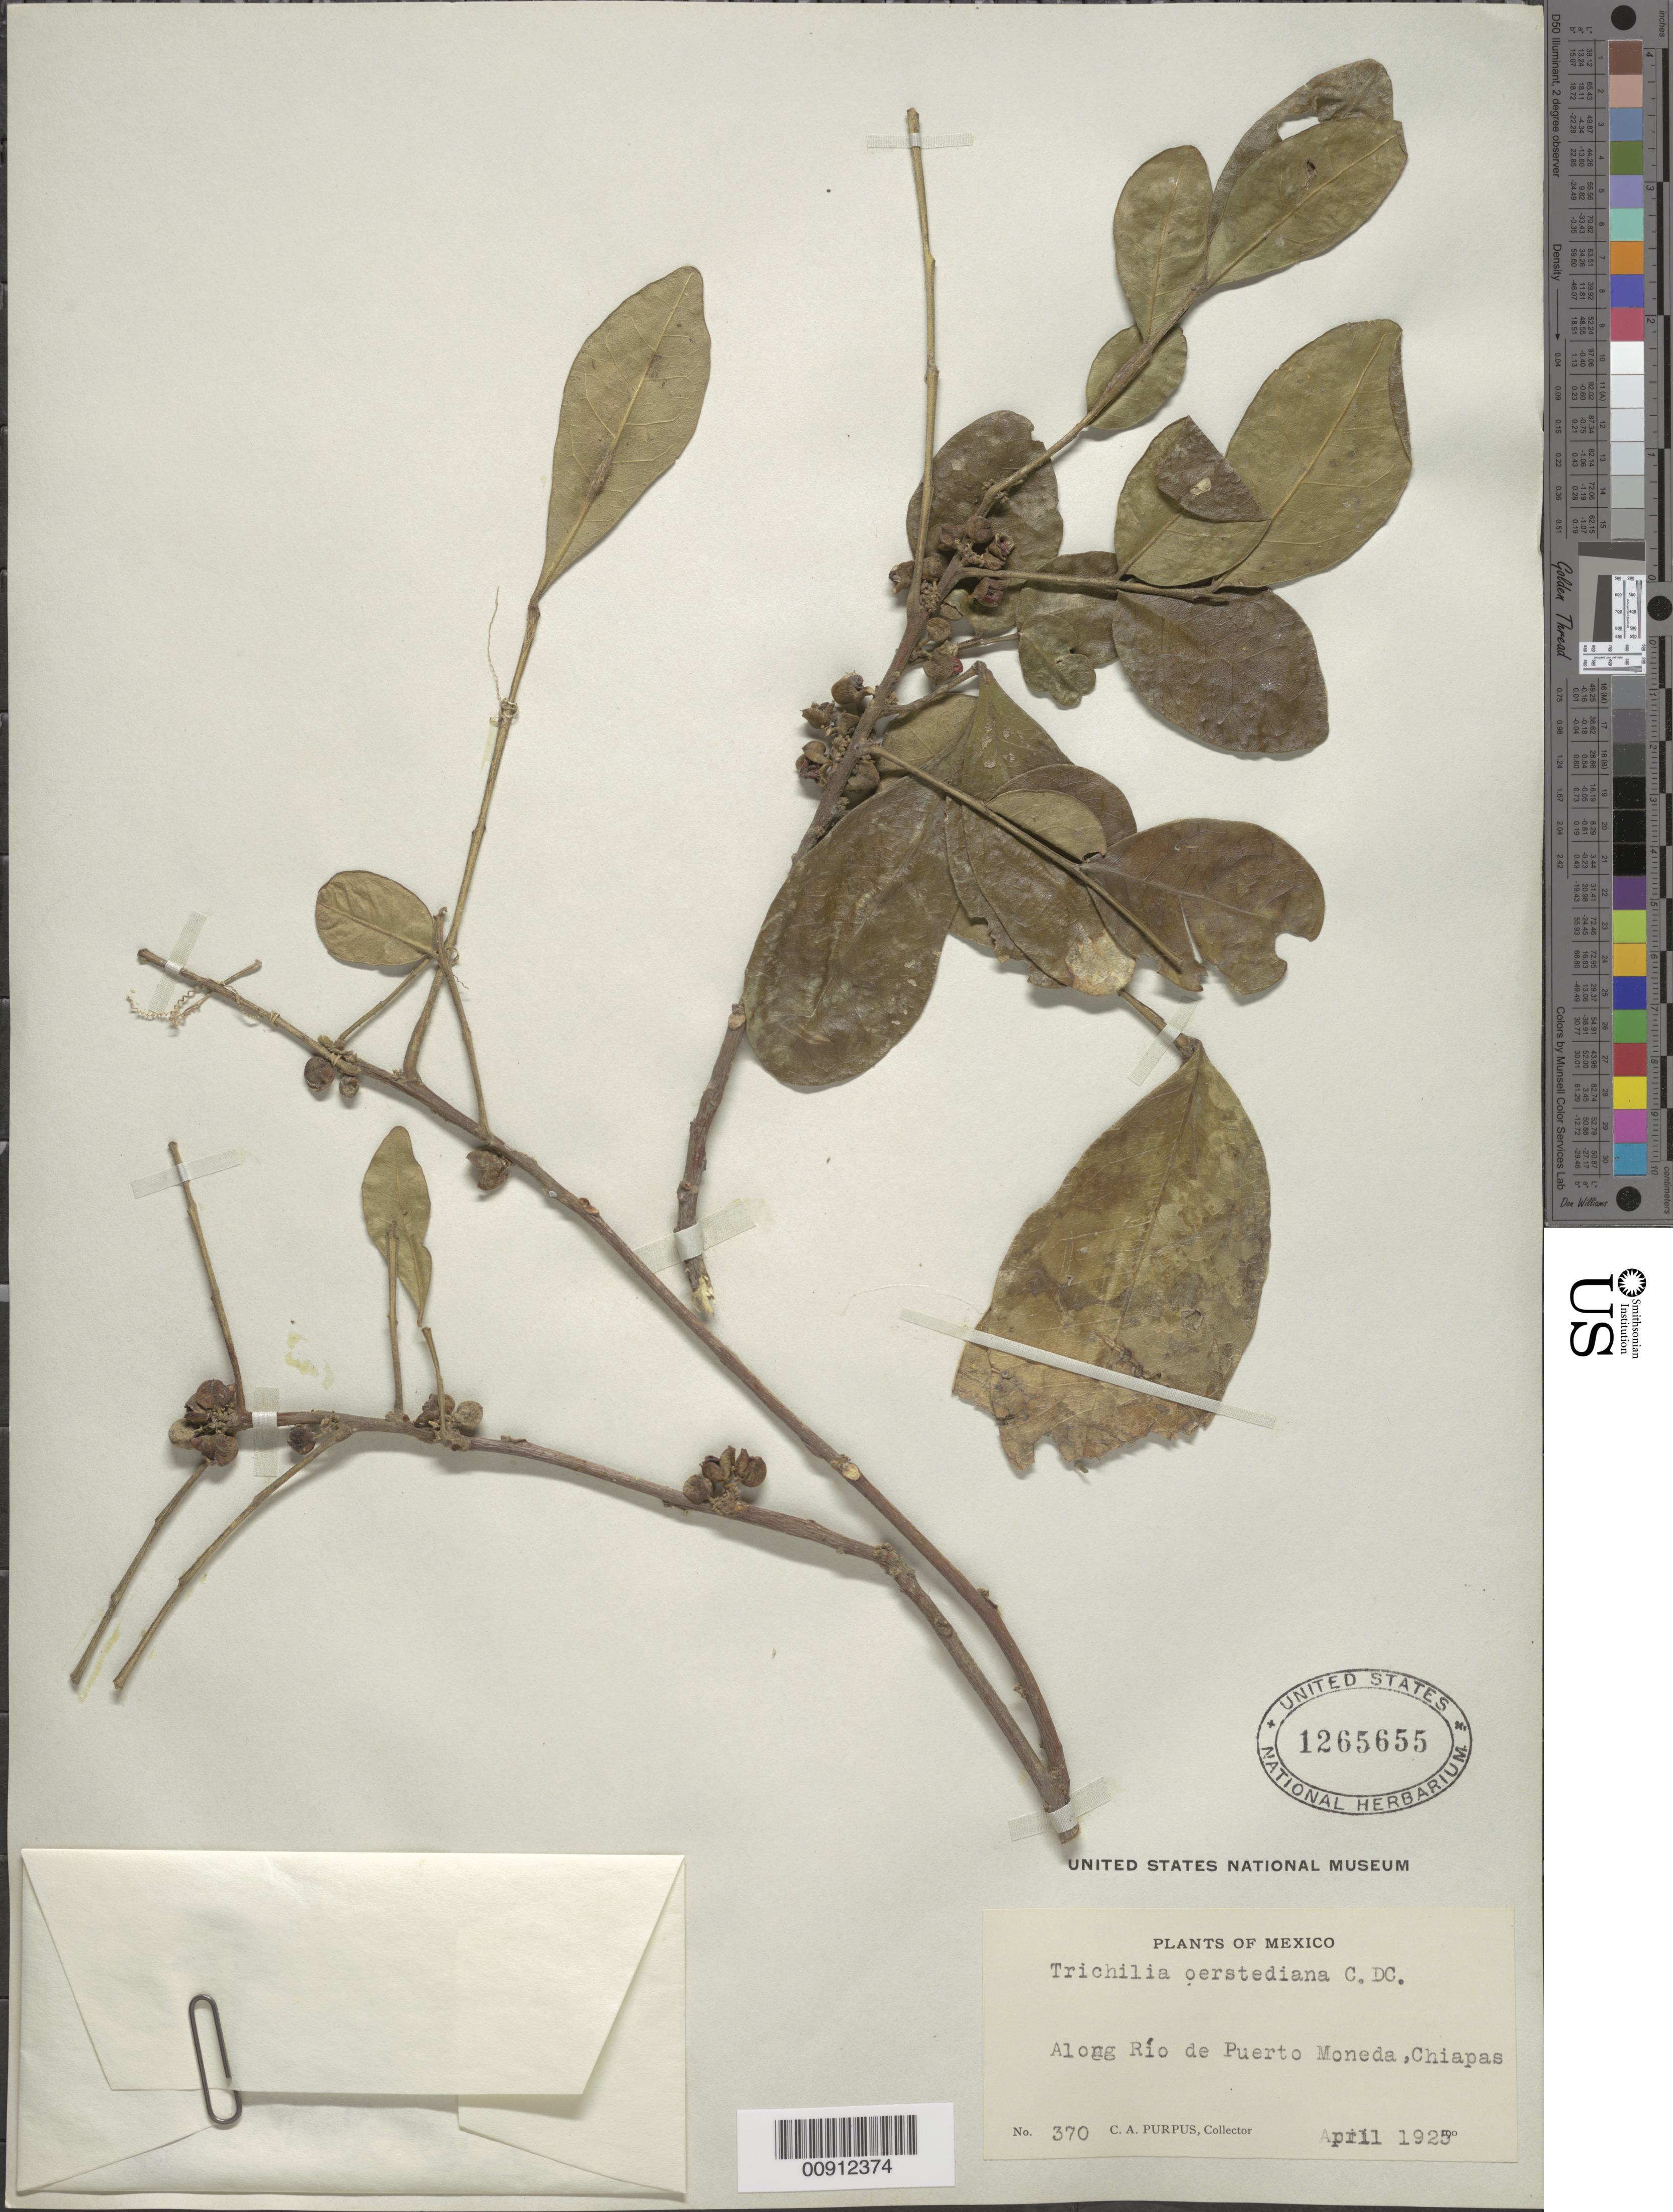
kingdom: Plantae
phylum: Tracheophyta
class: Magnoliopsida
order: Sapindales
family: Meliaceae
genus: Trichilia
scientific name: Trichilia oerstediana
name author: C. DC.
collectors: C. A. Purpus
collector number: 370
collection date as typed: Apr 1925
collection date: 1925-04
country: Mexico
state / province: Chiapas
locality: Along Río de Puerto Moneda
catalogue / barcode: US 1265655